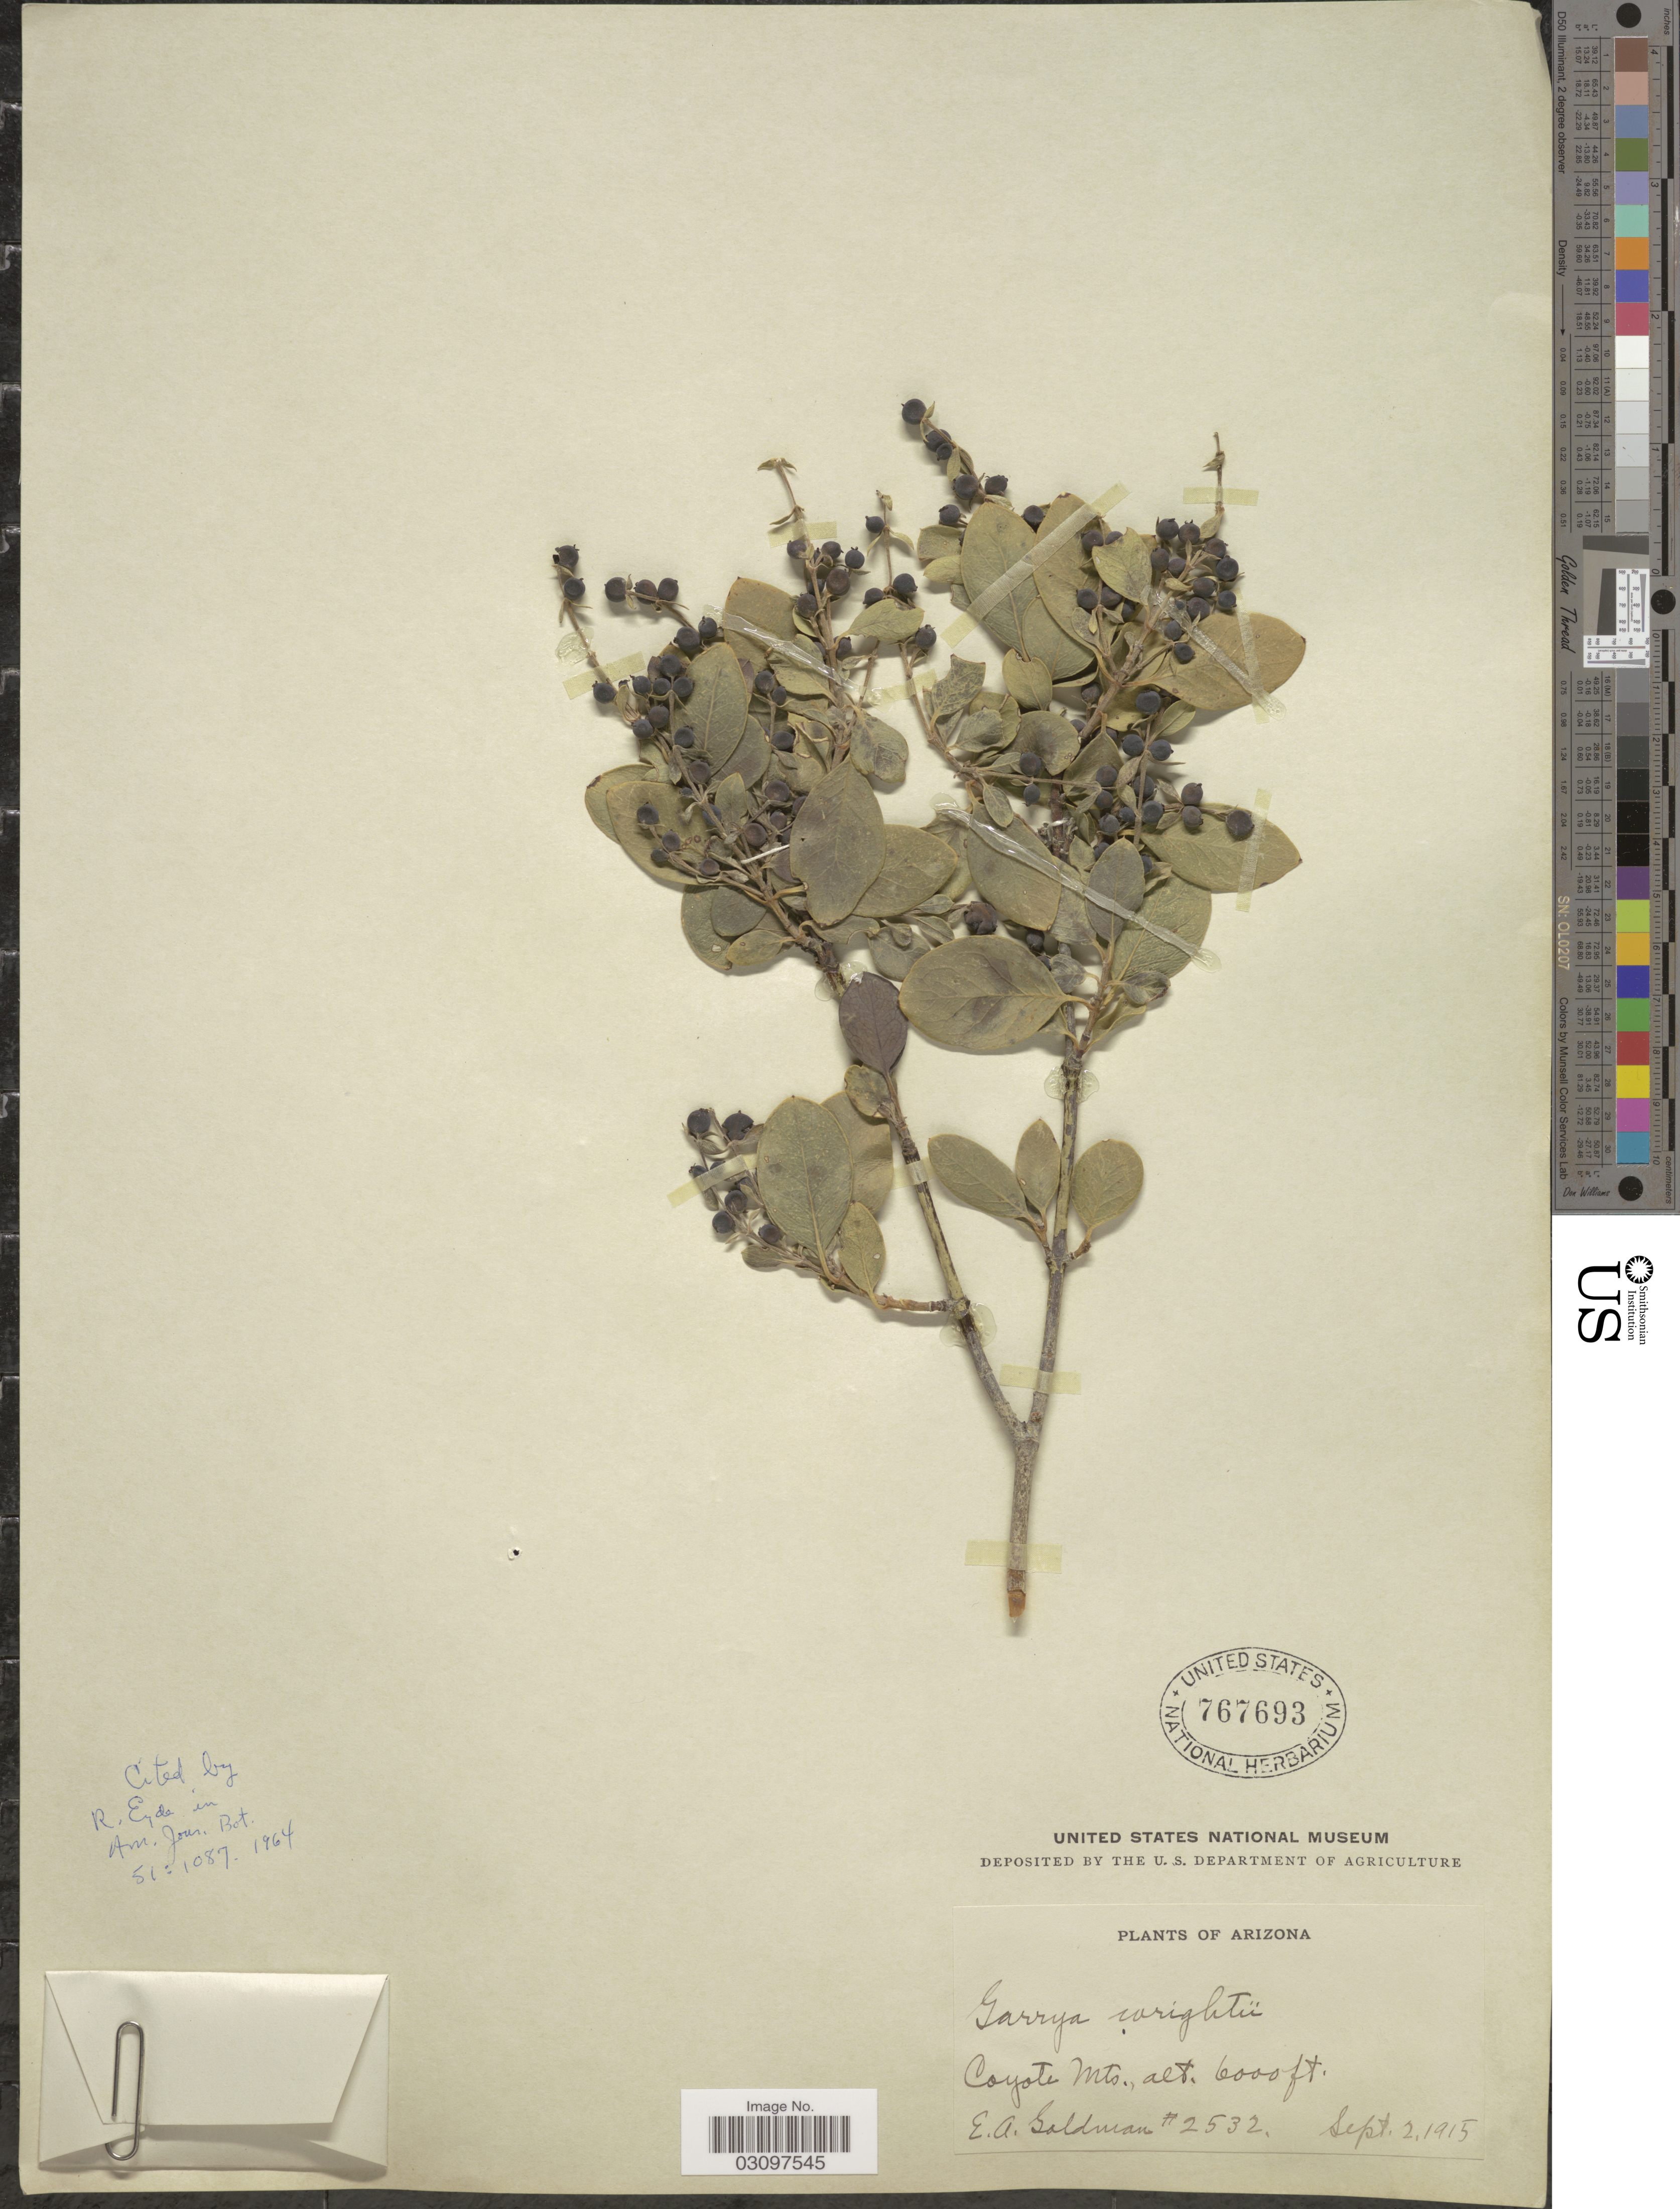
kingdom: Plantae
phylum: Tracheophyta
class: Magnoliopsida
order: Garryales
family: Garryaceae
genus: Garrya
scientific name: Garrya wrightii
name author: Torr.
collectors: E. A. Goldman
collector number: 2532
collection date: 1915-09-02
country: United States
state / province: Arizona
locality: Coyote Mts.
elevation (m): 1829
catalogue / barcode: US 767693